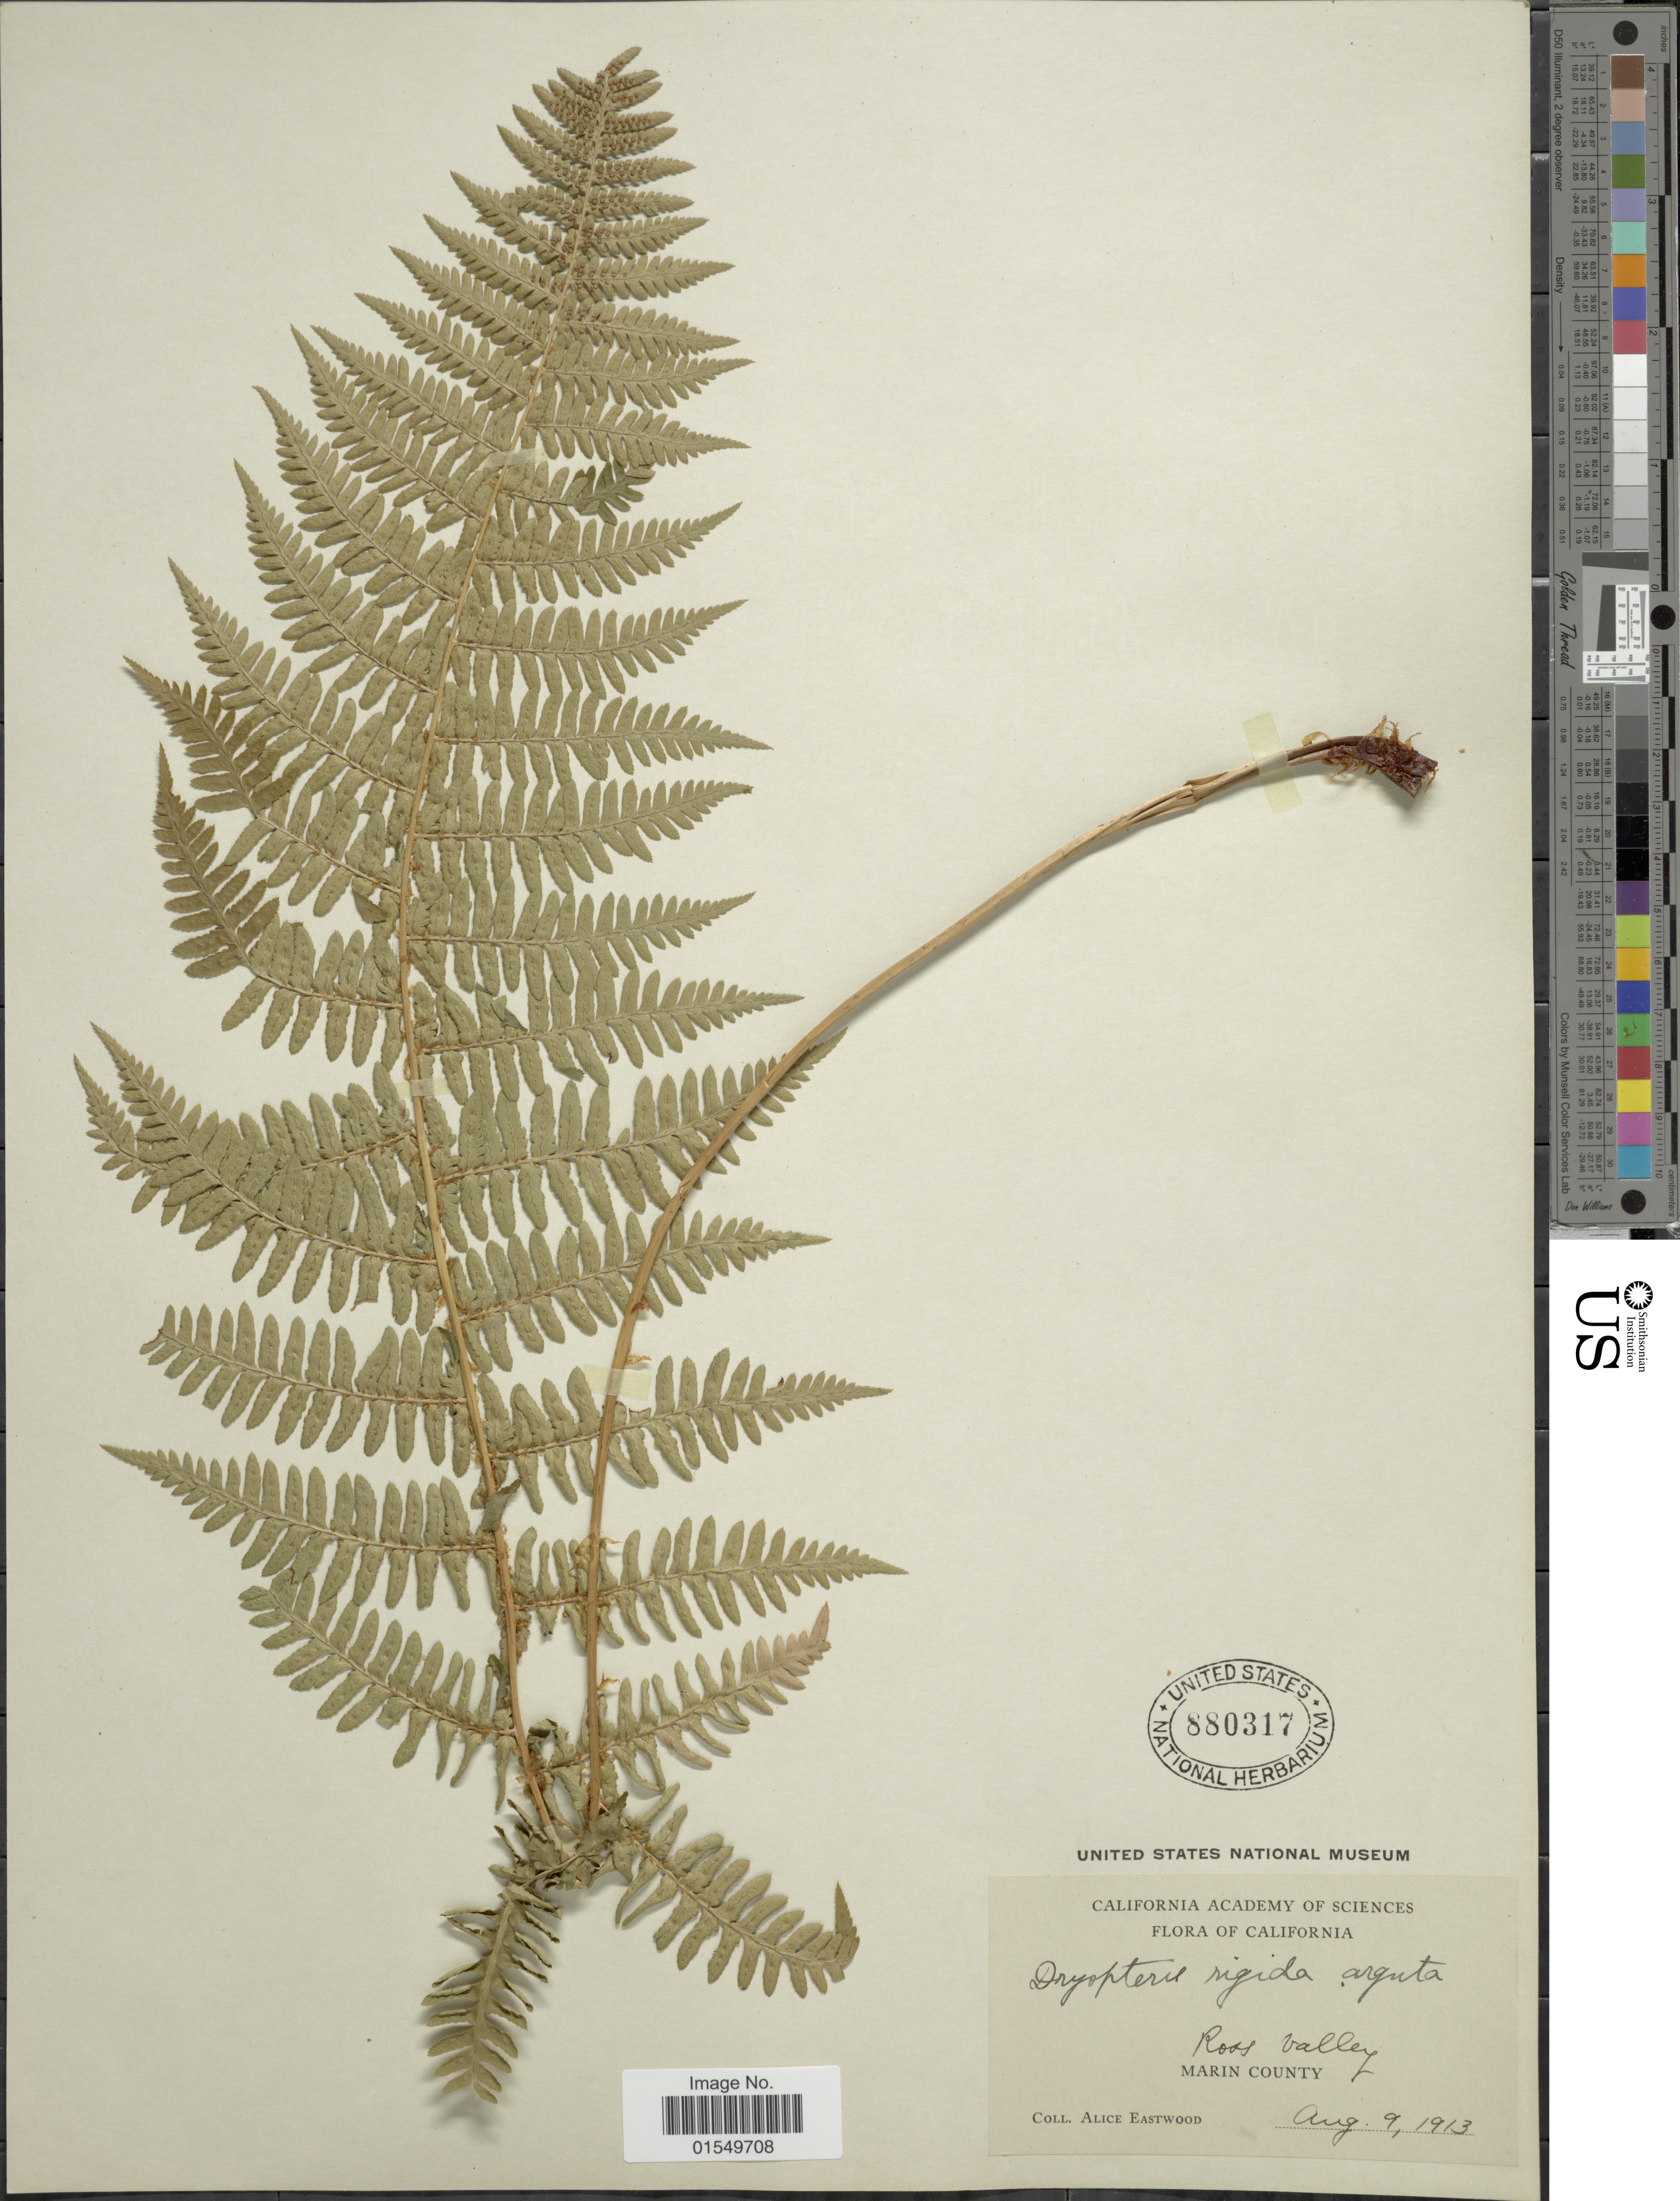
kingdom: Plantae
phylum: Tracheophyta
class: Polypodiopsida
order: Polypodiales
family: Dryopteridaceae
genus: Dryopteris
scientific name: Dryopteris arguta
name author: (Kaulf.) Maxon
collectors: A. Eastwood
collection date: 1913-08-09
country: United States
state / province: California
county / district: Marin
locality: Ross Valley, Marin County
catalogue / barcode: US 880317